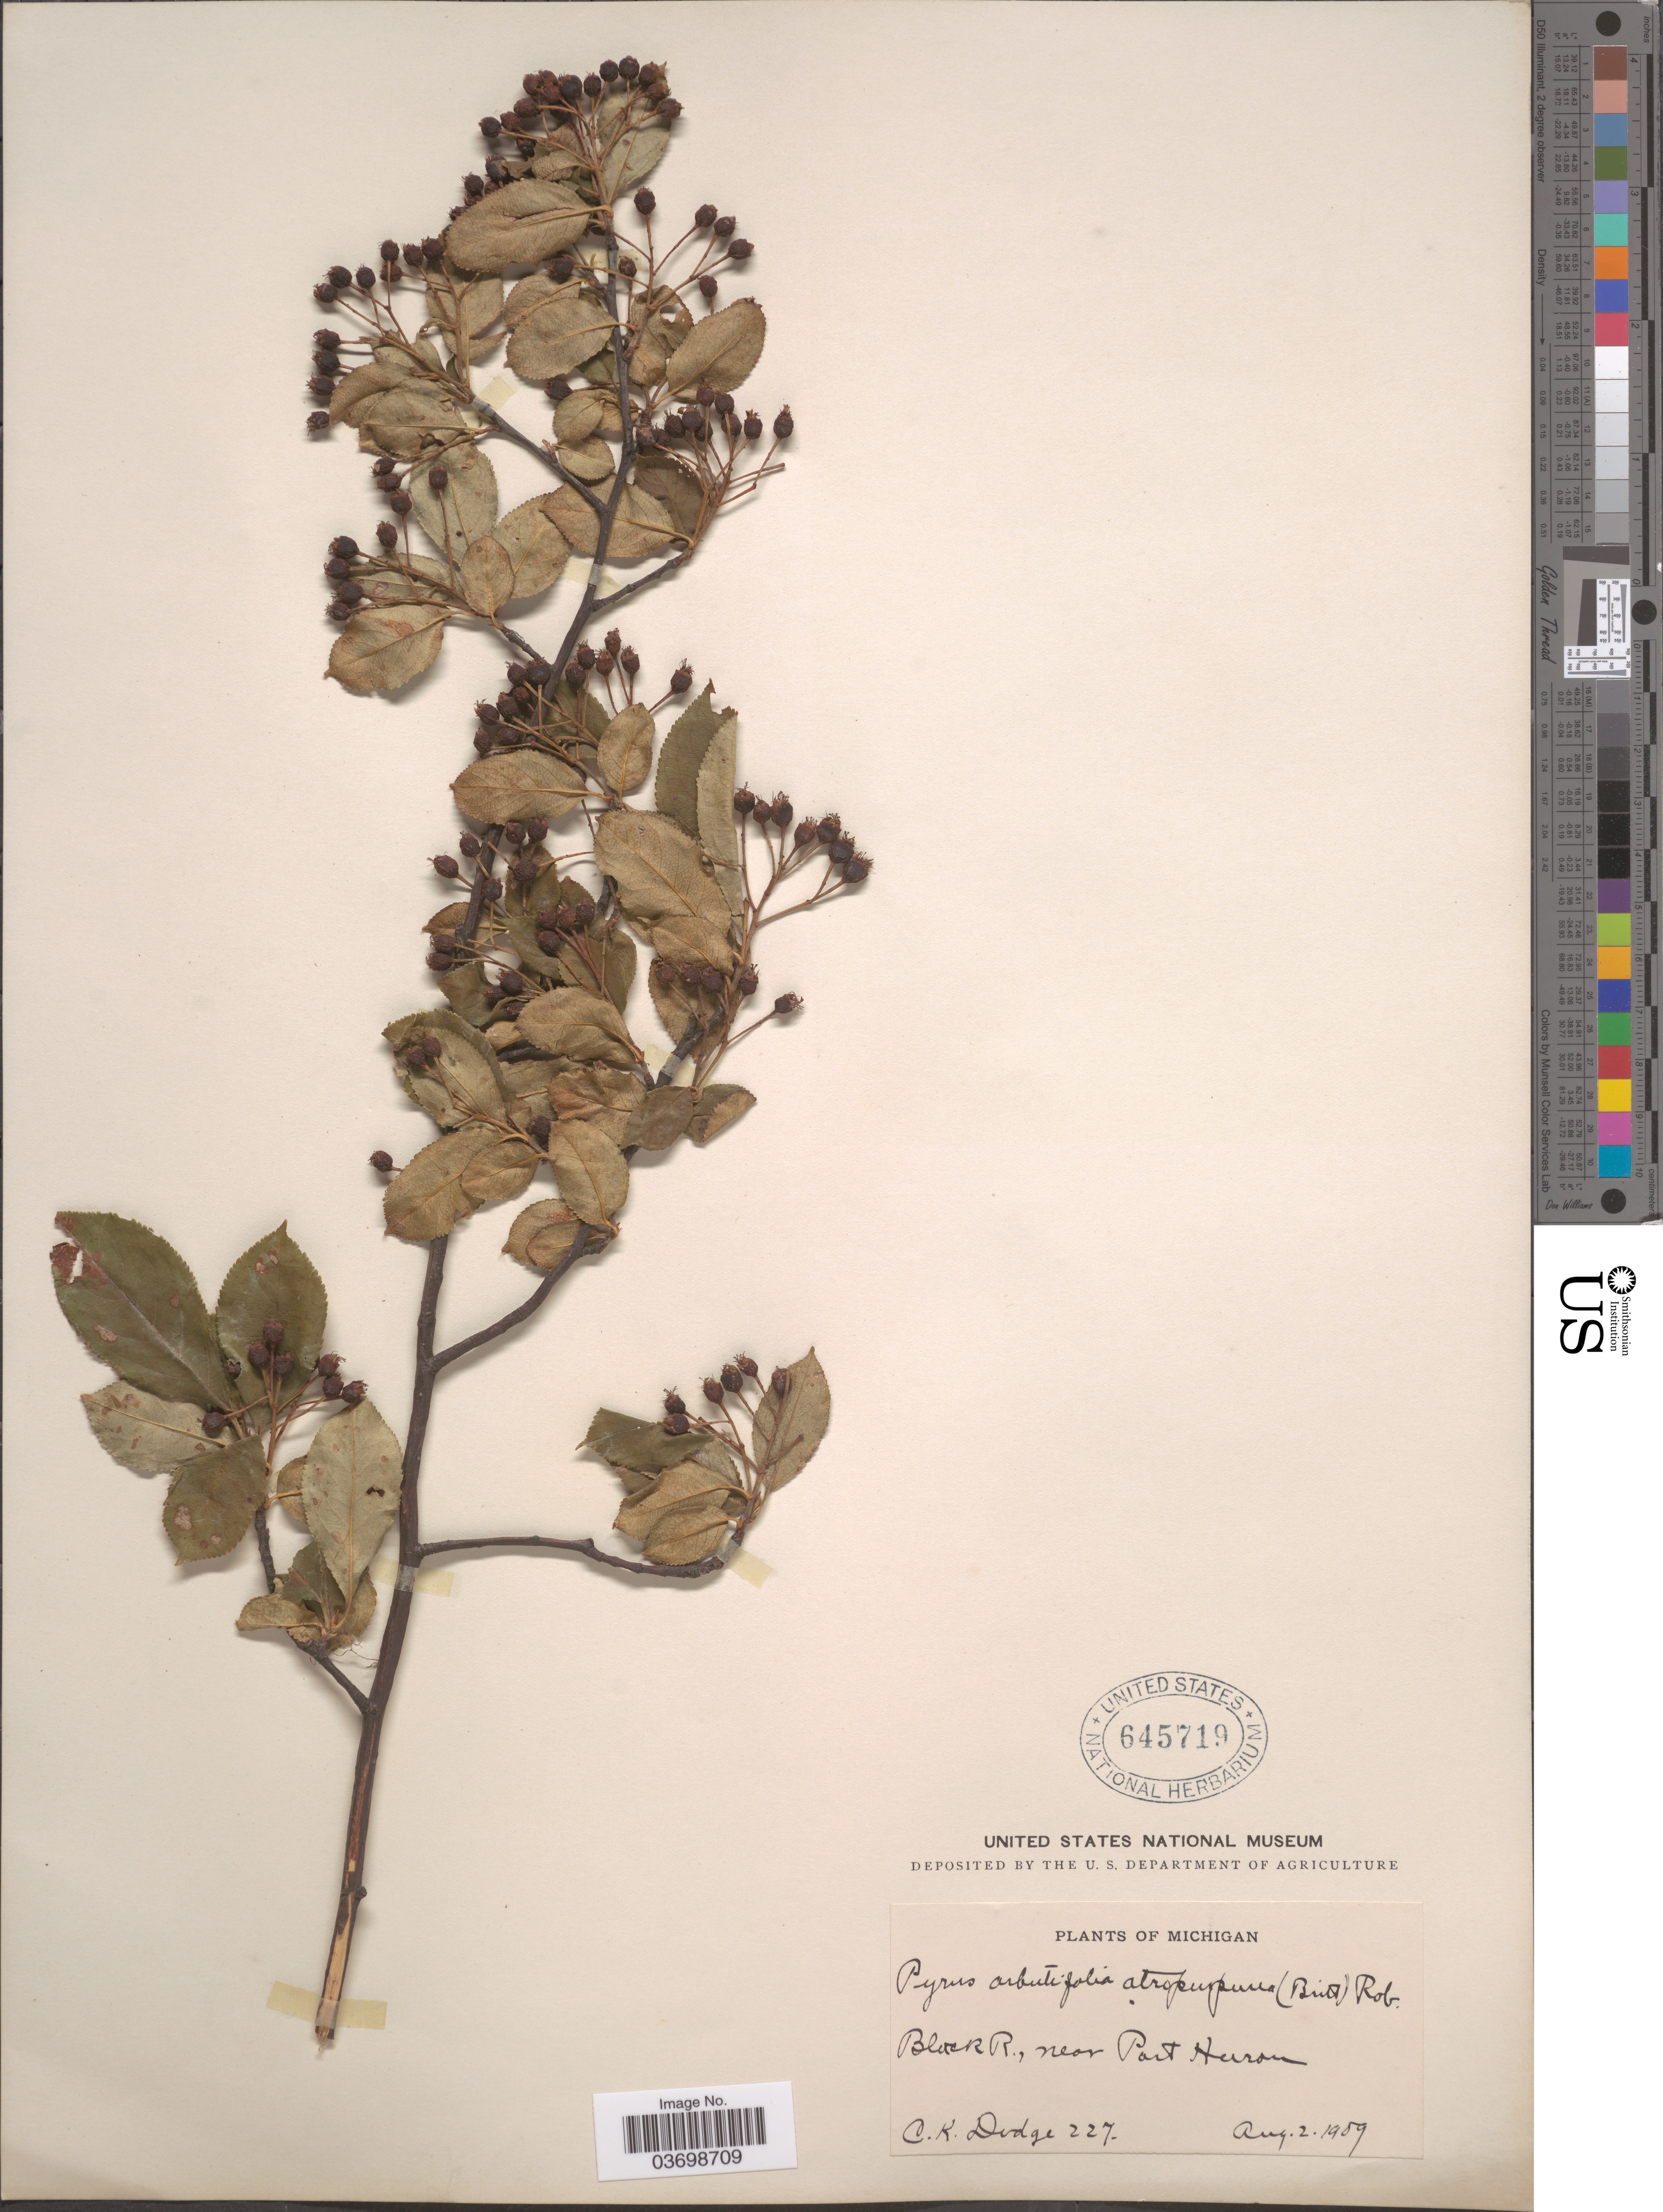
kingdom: Plantae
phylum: Tracheophyta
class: Magnoliopsida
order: Rosales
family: Rosaceae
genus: Aronia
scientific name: Aronia x prunifolia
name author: (Marshall) Rehder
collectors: C. Dodge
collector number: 227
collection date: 1909-08-02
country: United States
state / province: Michigan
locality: Black R., near Port Huron.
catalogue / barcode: US 645719